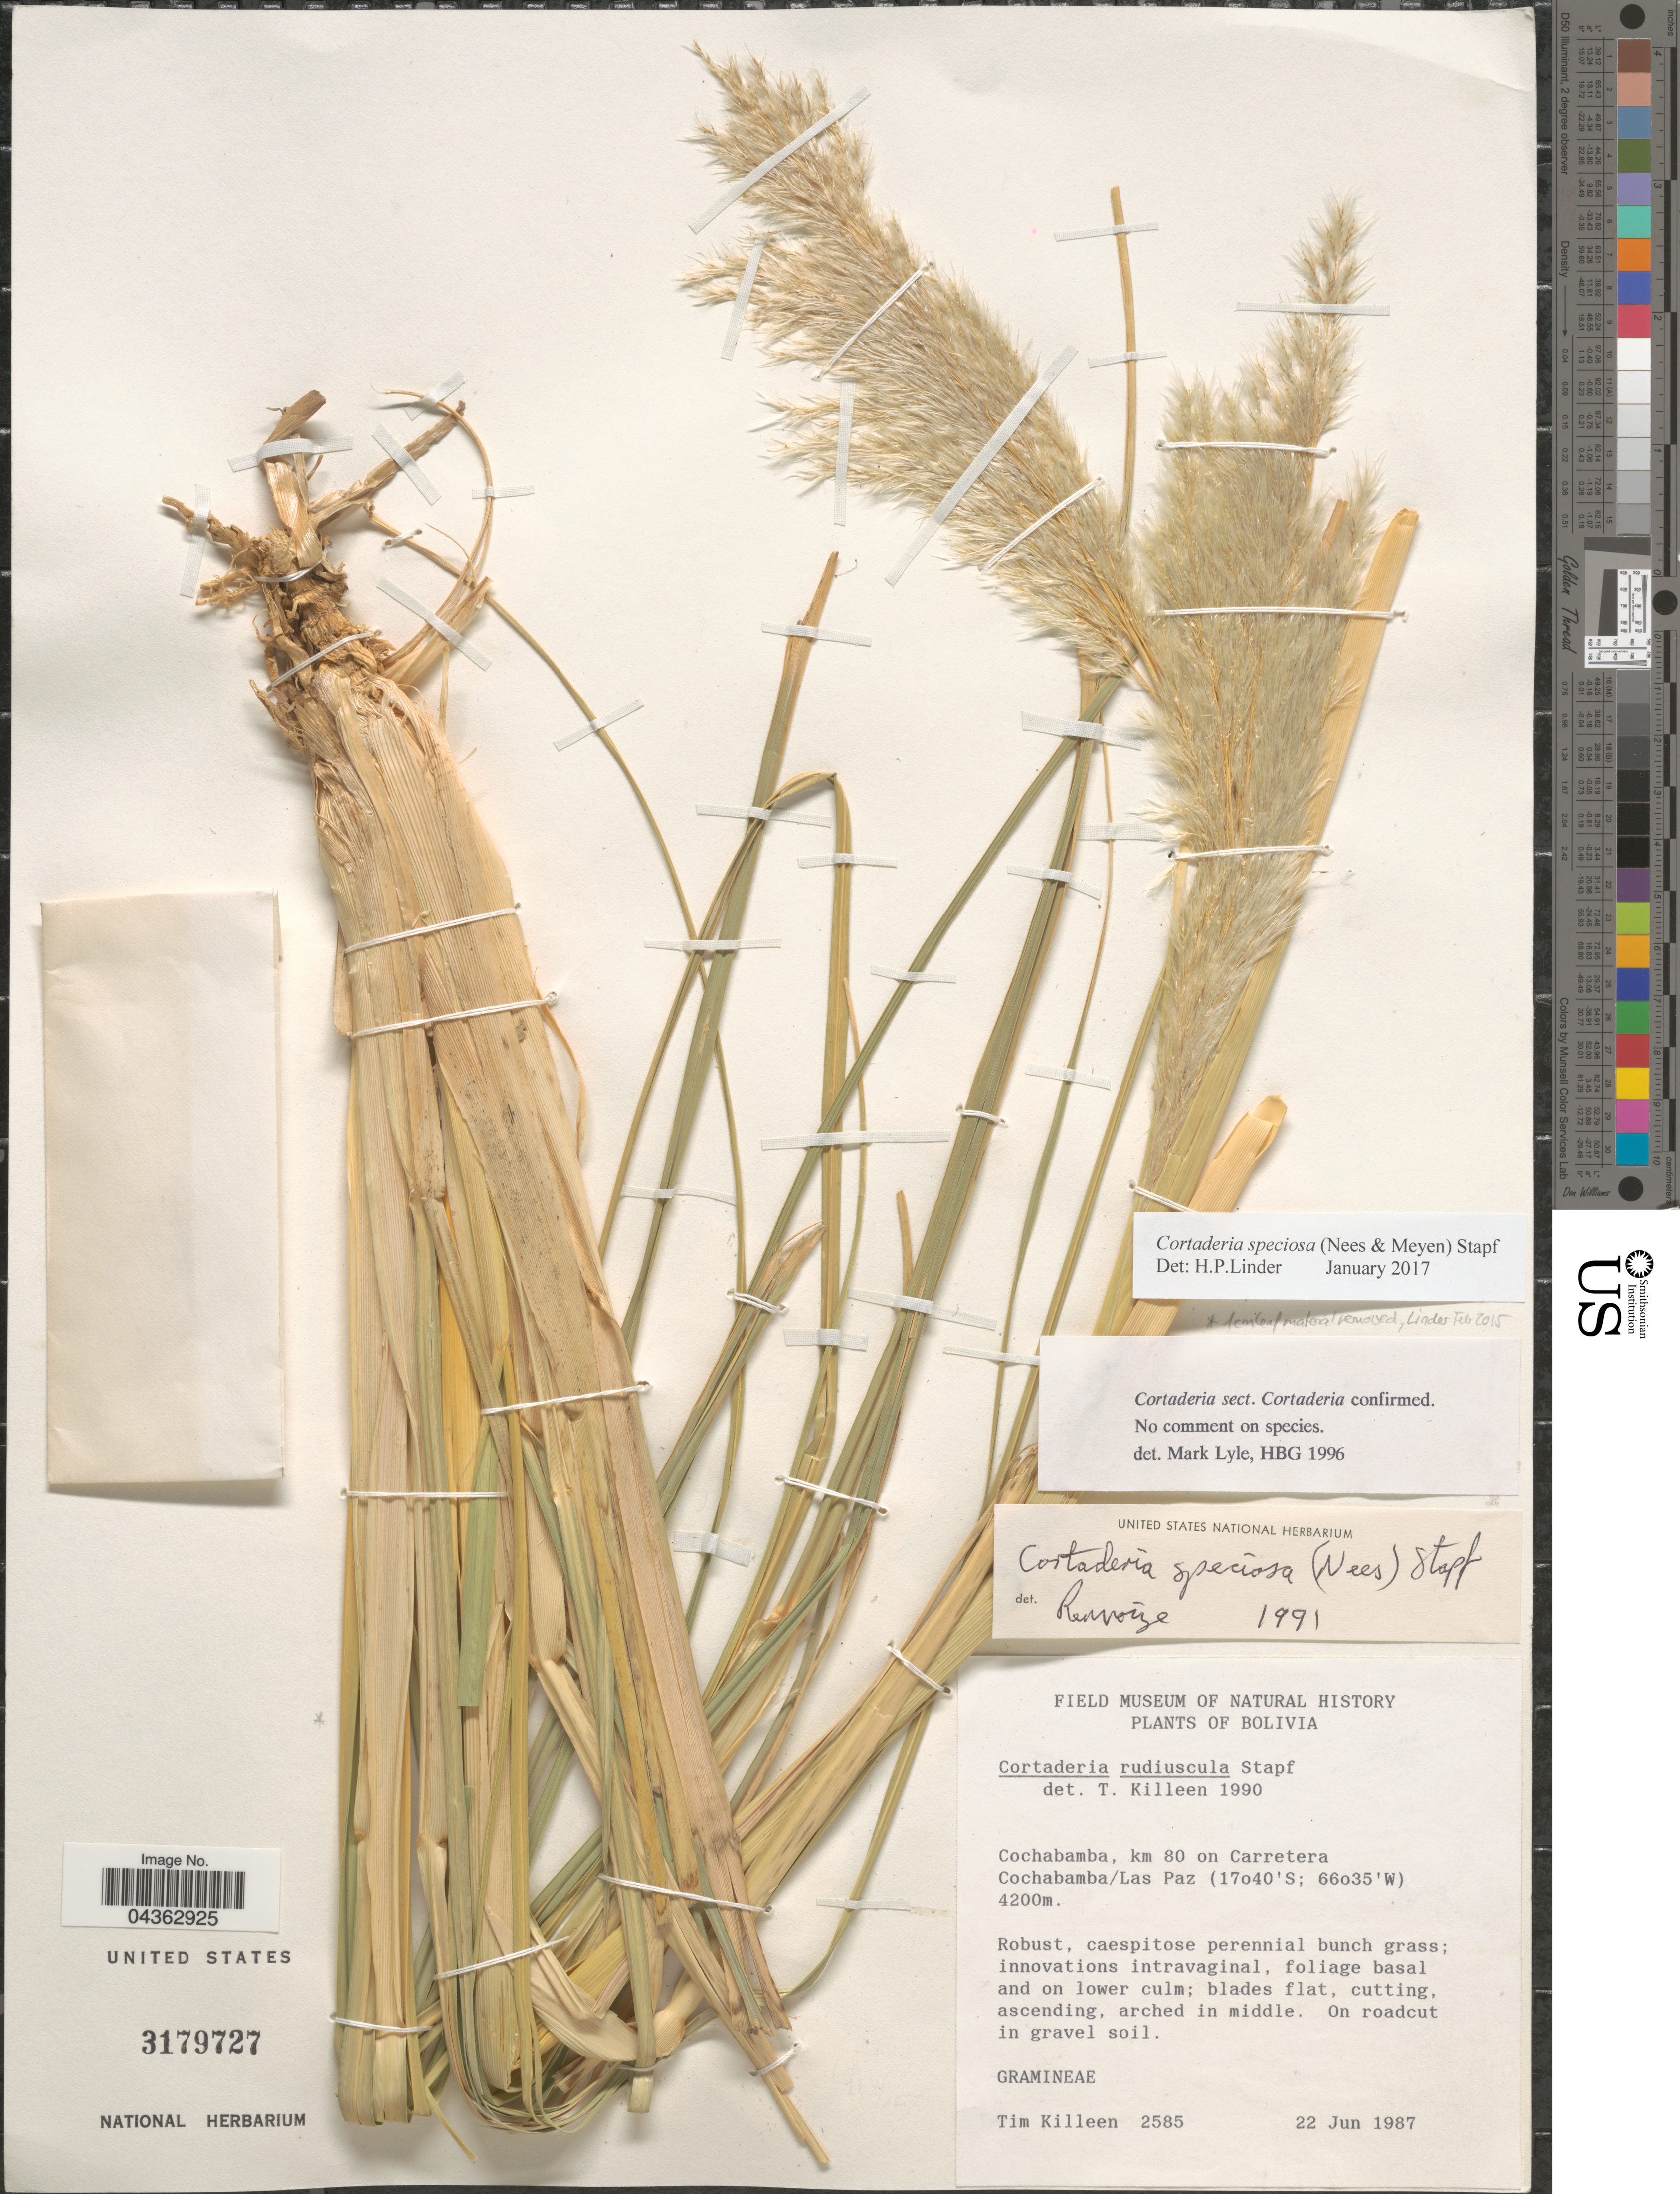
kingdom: Plantae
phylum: Tracheophyta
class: Liliopsida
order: Poales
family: Poaceae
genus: Cortaderia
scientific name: Cortaderia speciosa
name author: (Nees) Stapf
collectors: T. J. Killeen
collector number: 2585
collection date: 1987-06-22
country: Bolivia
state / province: Cochabamba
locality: Km 80 on Carretera. Cochabamba/Las Paz.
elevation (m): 4200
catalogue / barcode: US 3179727